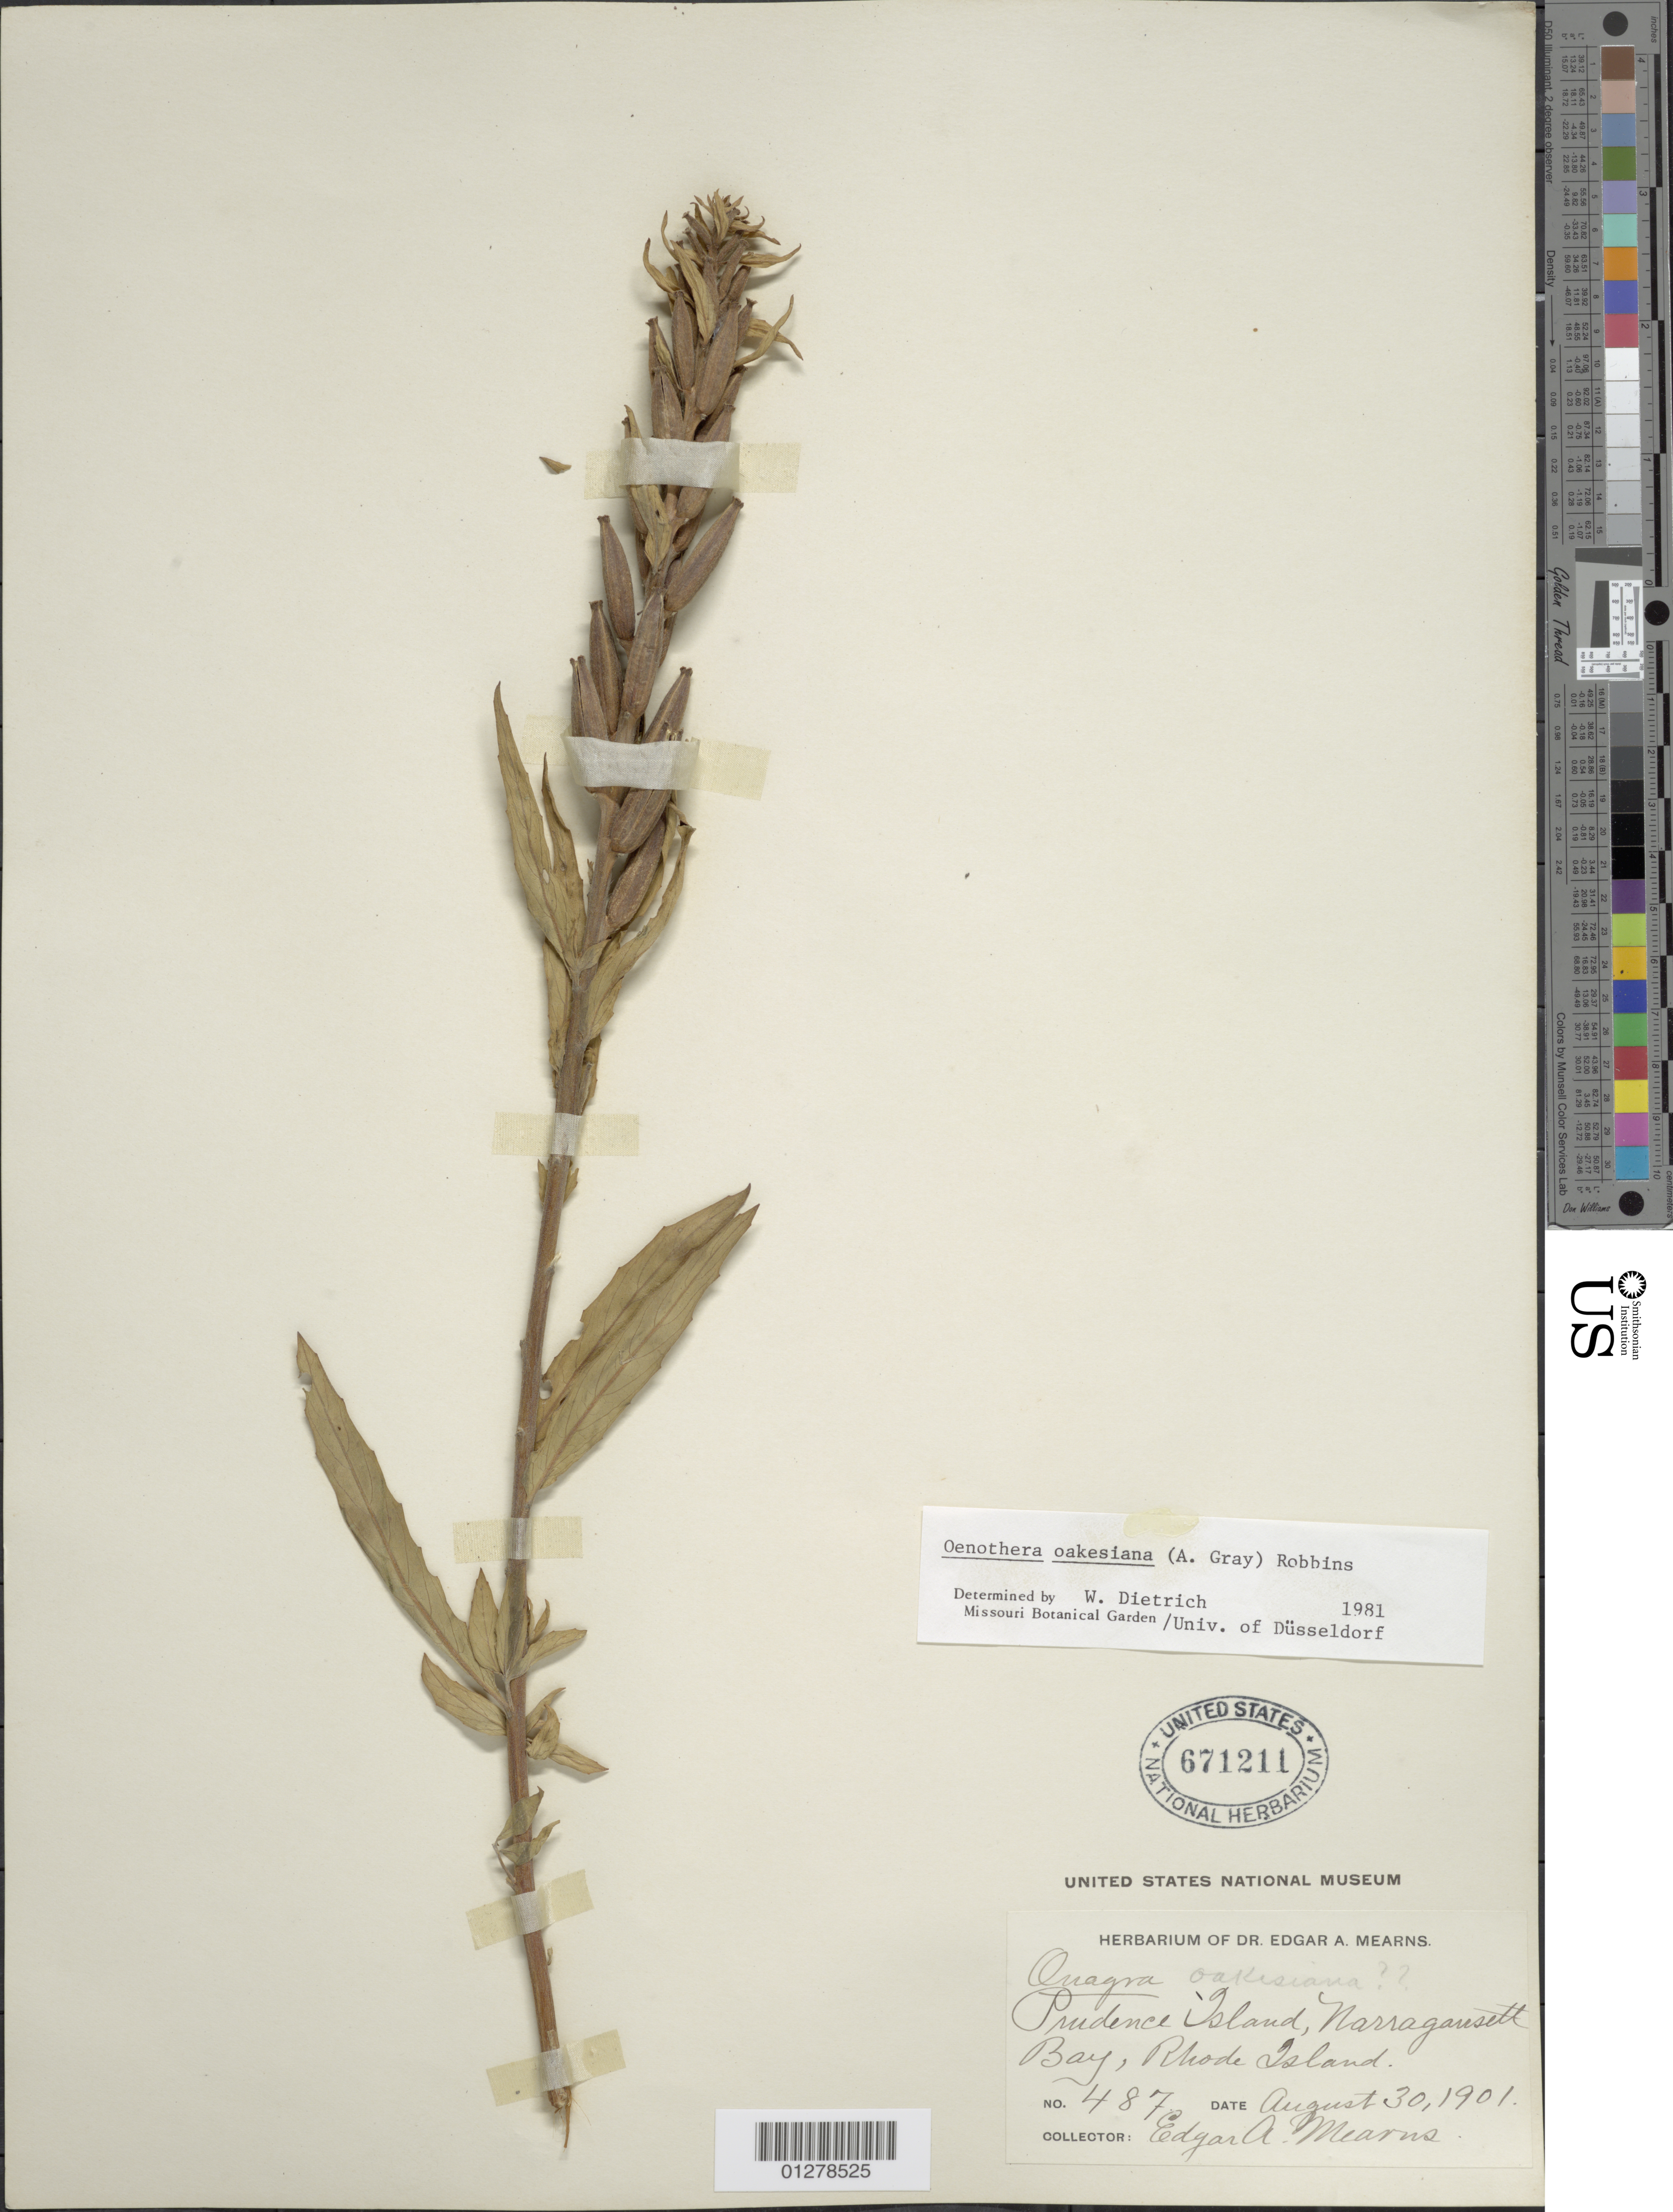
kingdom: Plantae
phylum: Tracheophyta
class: Magnoliopsida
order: Myrtales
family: Onagraceae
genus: Oenothera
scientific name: Oenothera oakesiana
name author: (A. Gray) J.W. Robbins ex S. Watson & J.M. Coult.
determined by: Dietrich, W.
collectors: E. A. Mearns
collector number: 487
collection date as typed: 30 Aug 1901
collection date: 1901-08-30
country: United States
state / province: Rhode Island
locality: Prudence's Island, Narragansett Bay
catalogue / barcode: US 671211